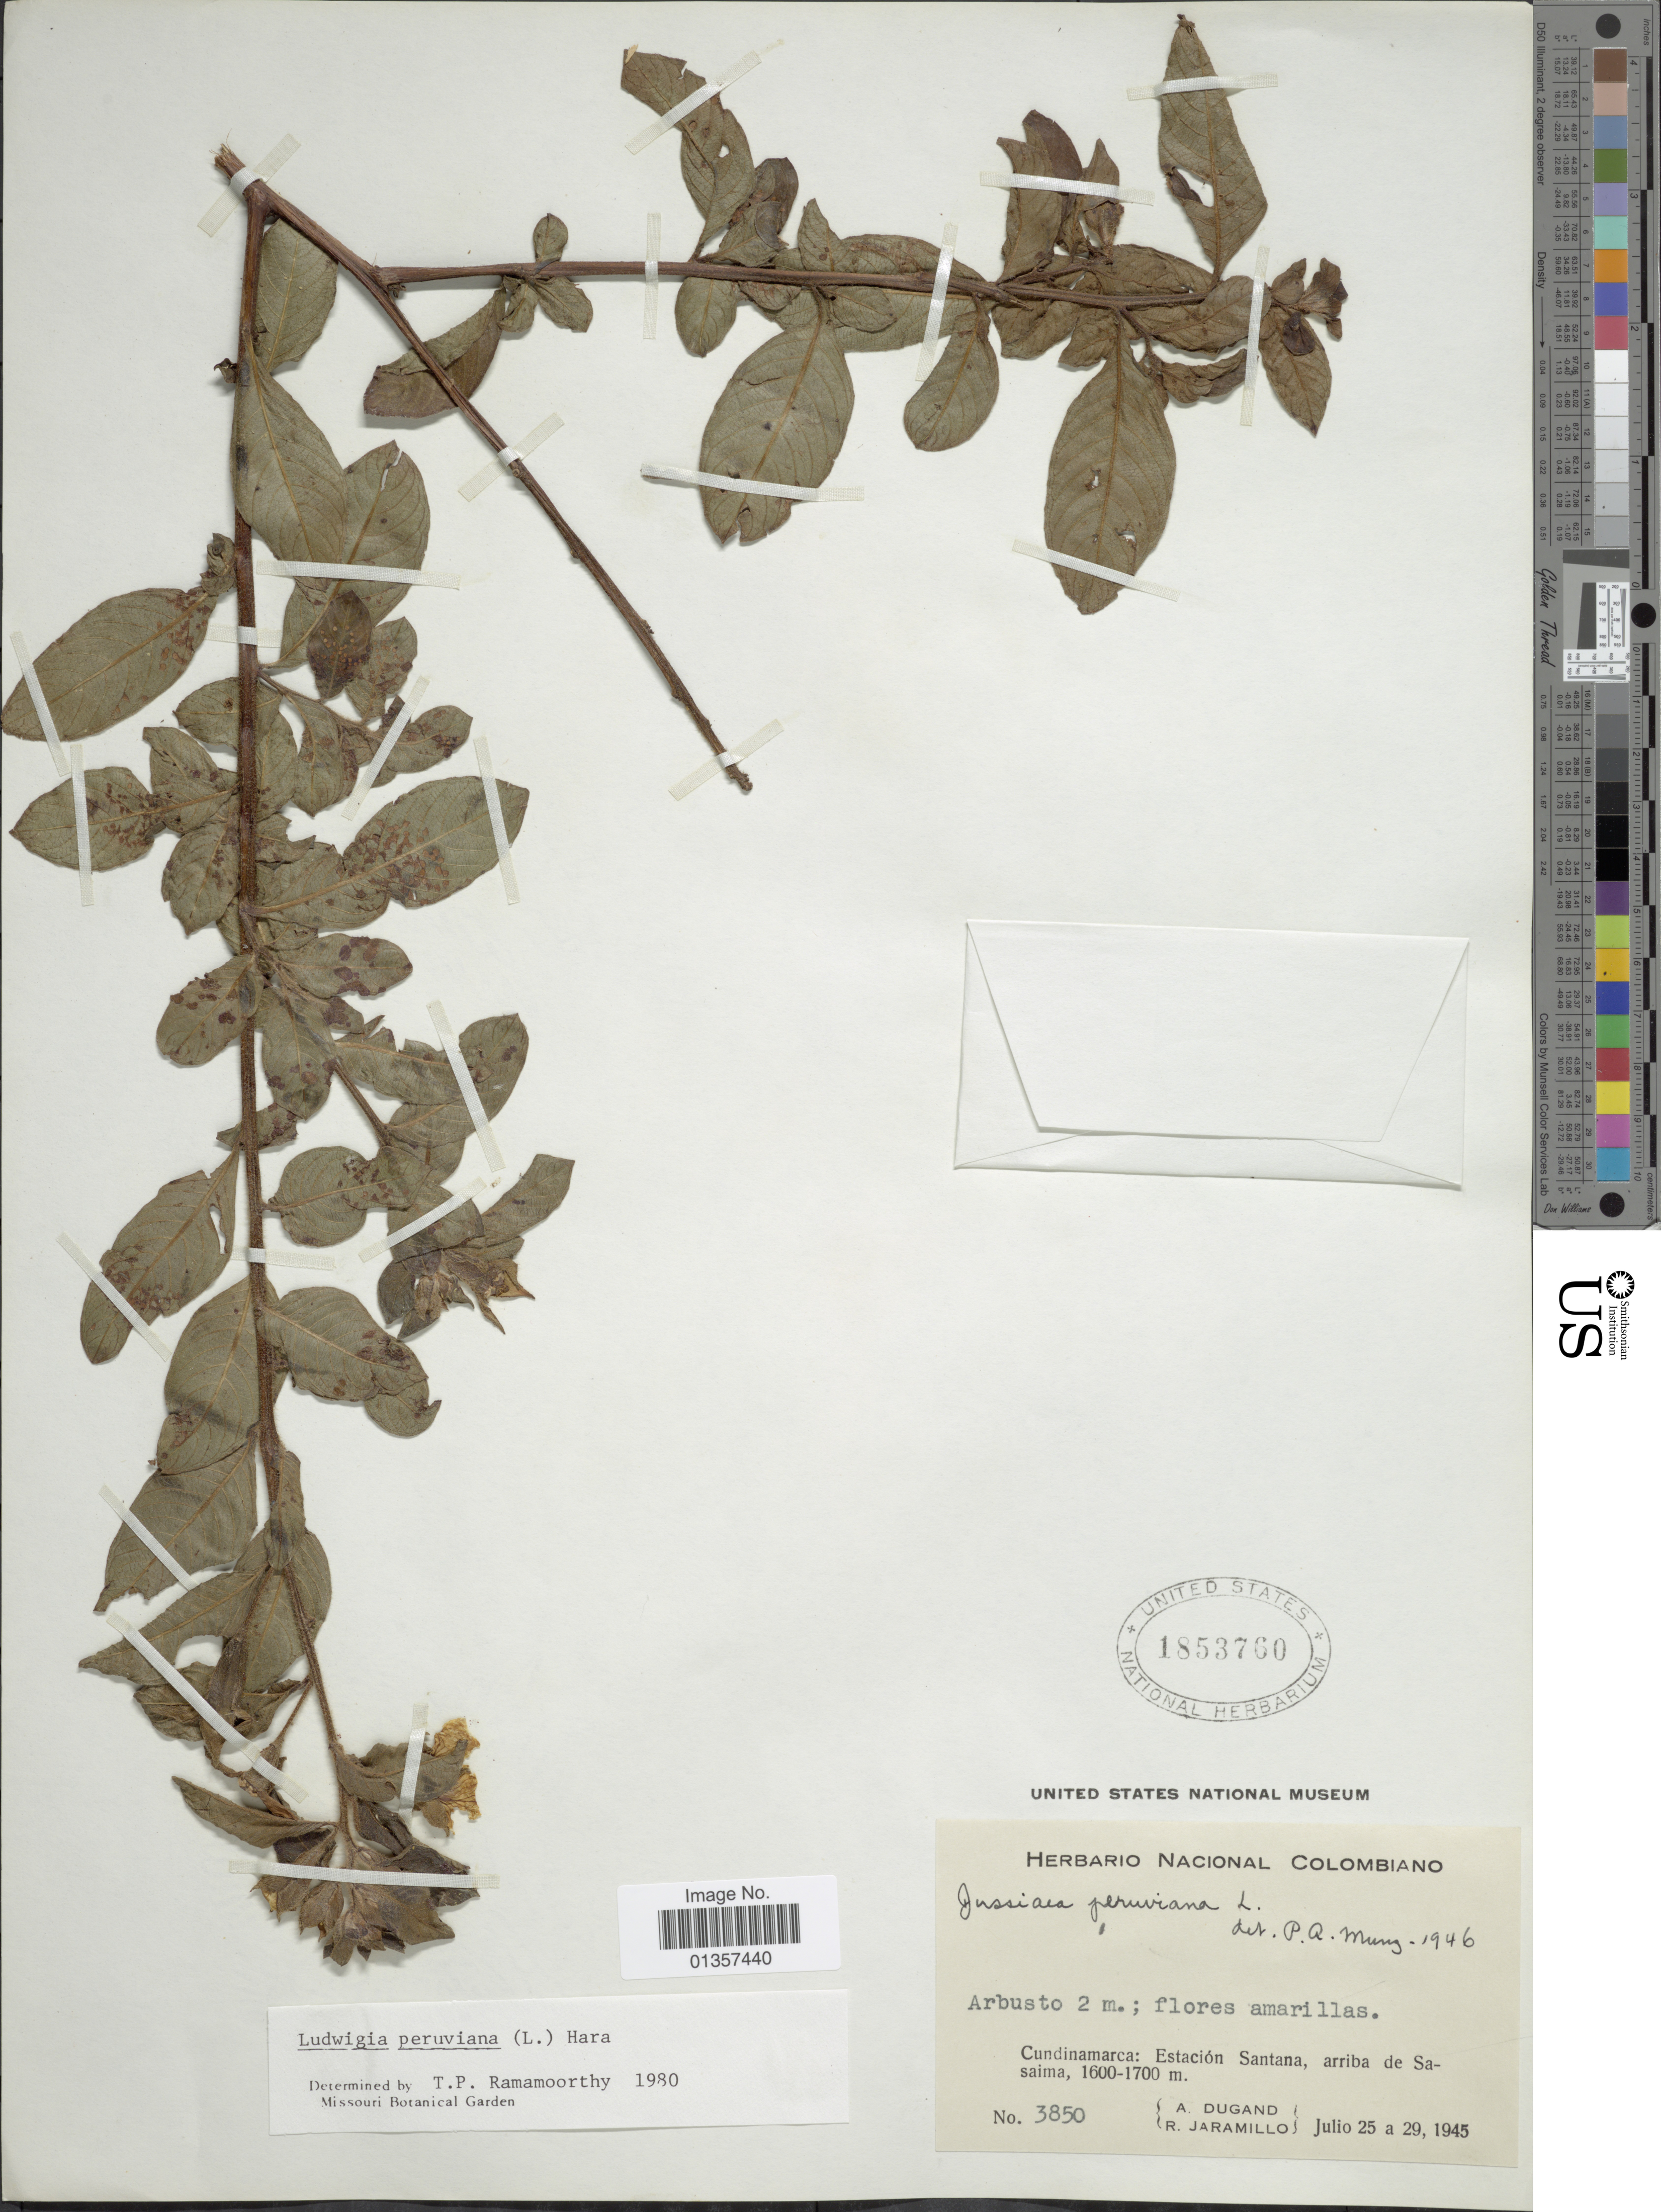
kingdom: Plantae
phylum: Tracheophyta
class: Magnoliopsida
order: Myrtales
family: Onagraceae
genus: Ludwigia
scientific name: Ludwigia peruviana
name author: (L.) H. Hara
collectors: A. Dugand & R. Jaramillo M.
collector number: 3850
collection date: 1945-07-25/1945-07-29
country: Colombia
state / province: Cundinamarca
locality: Estación Santana, arriba de Sasaima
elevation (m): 1600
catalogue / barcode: US 1853760